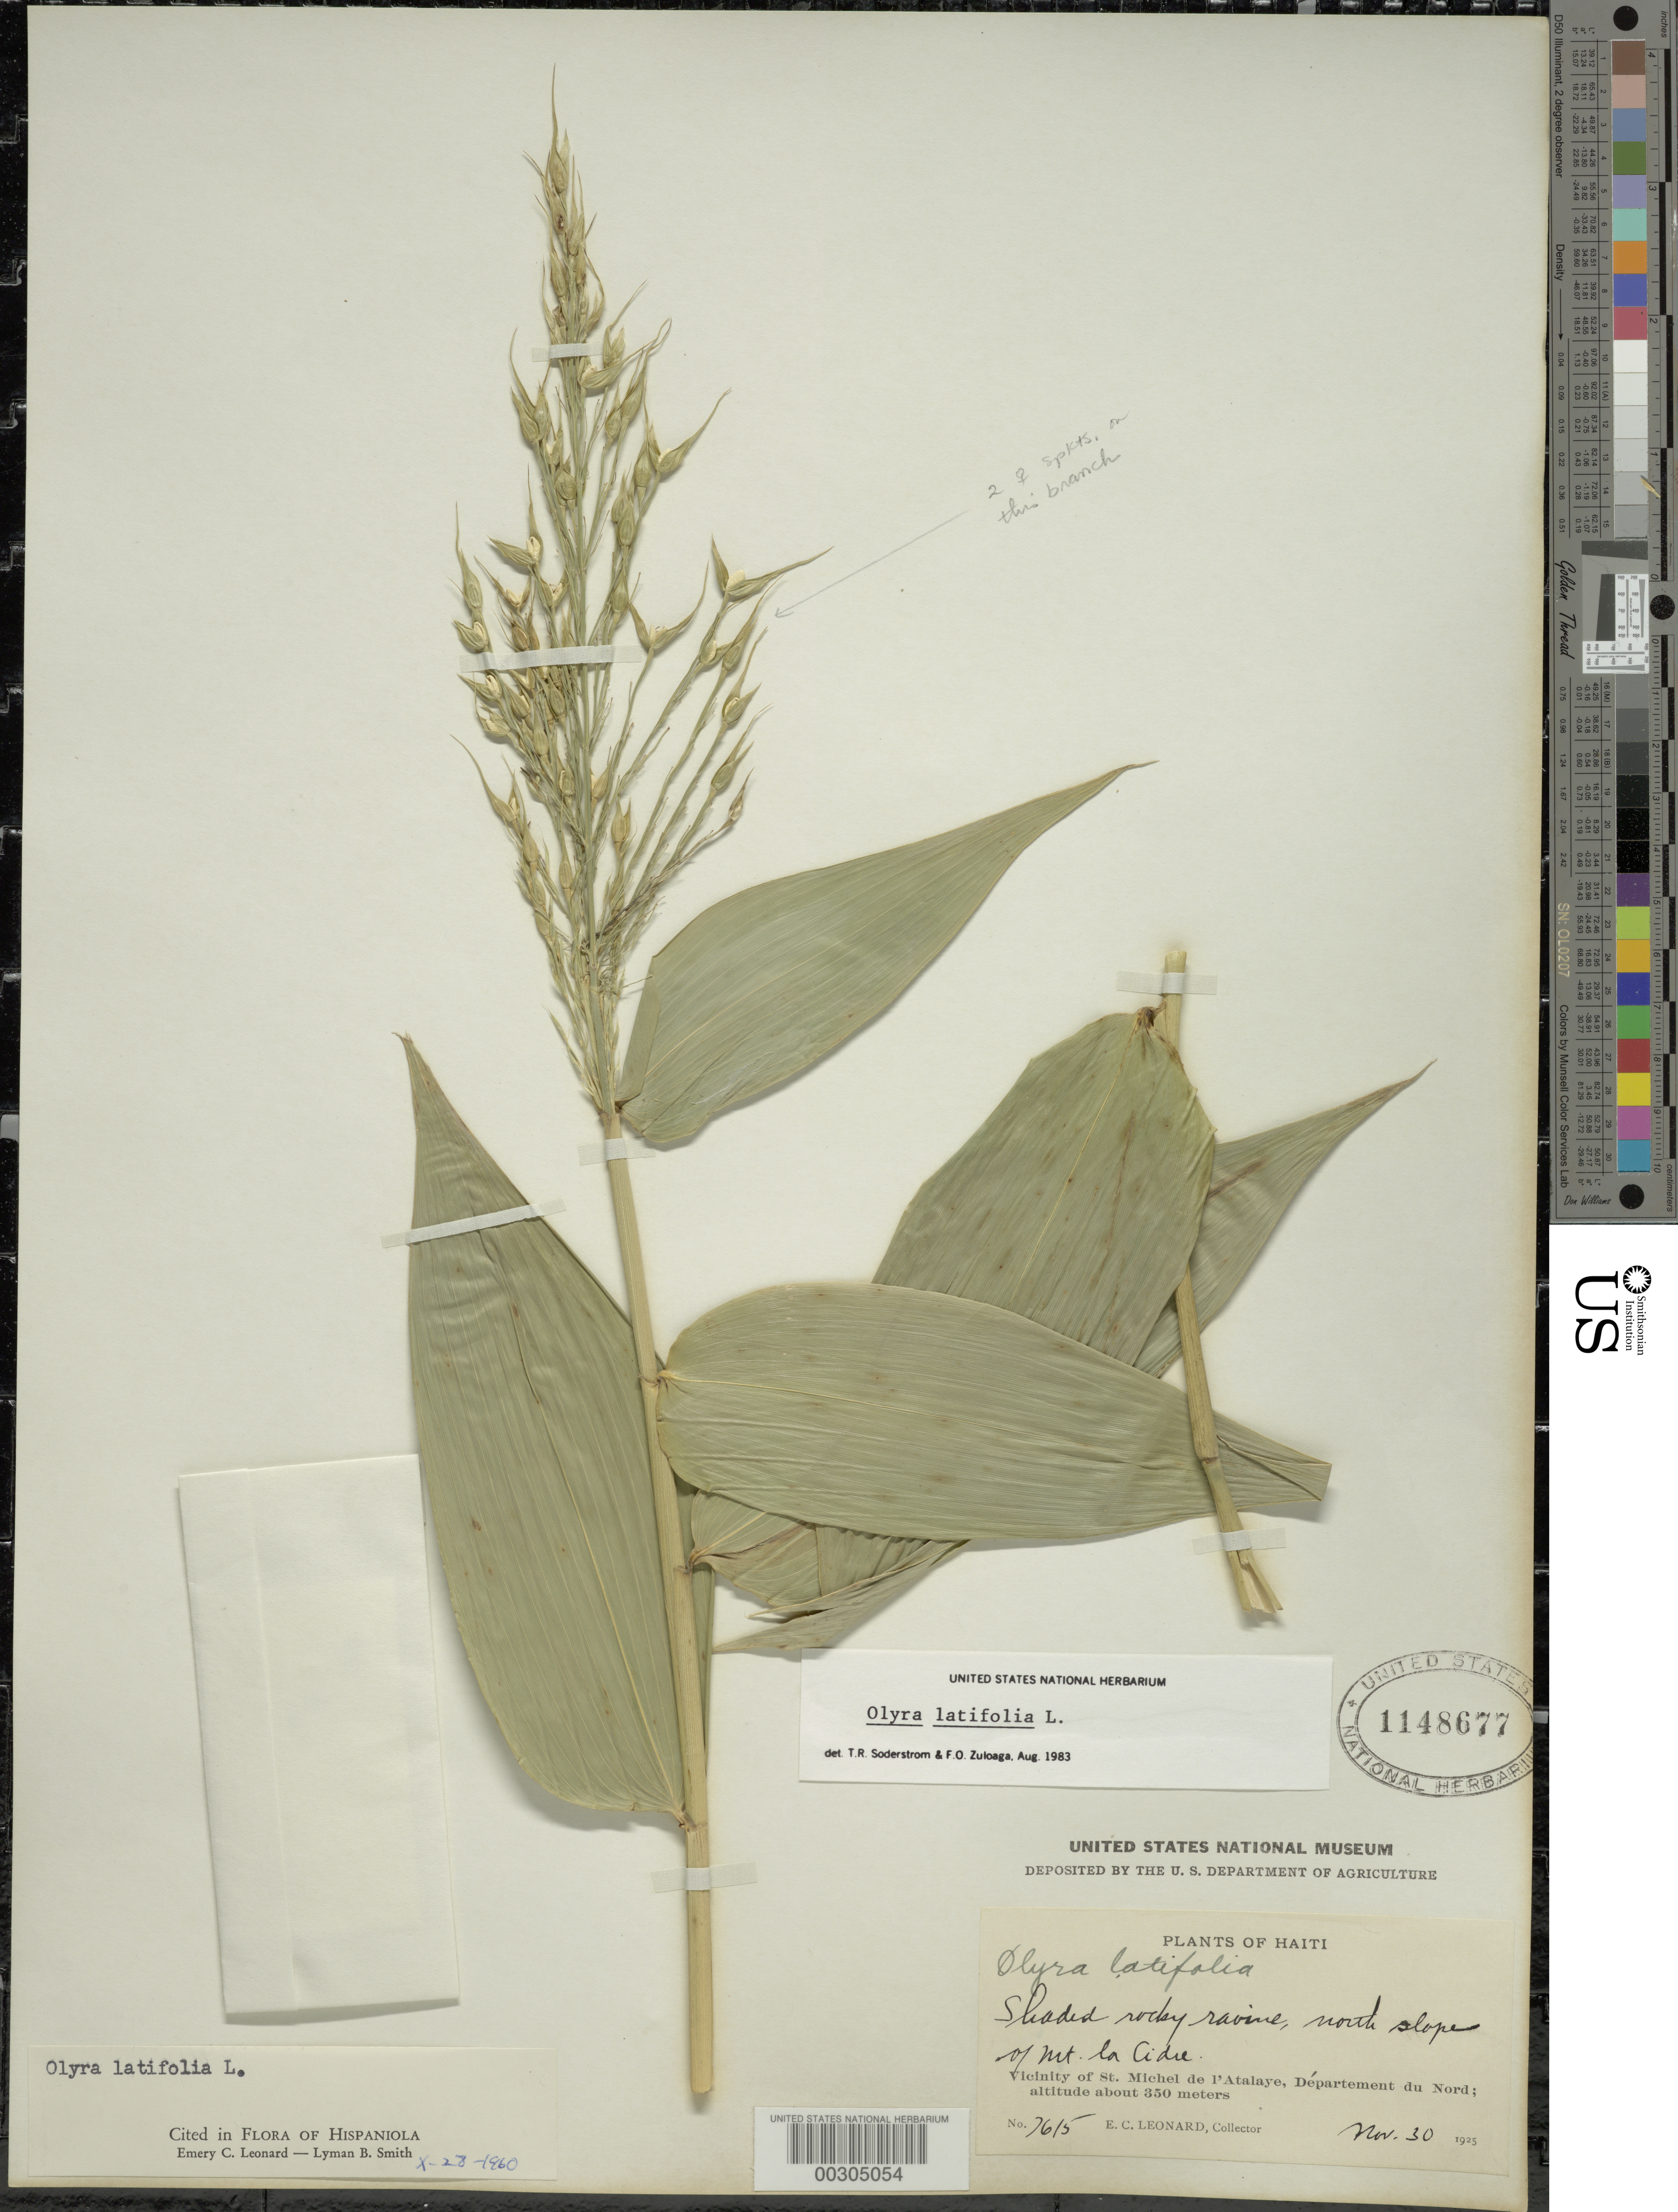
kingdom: Plantae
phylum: Tracheophyta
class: Liliopsida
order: Poales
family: Poaceae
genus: Olyra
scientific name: Olyra latifolia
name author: L.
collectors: E. C. Leonard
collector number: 7615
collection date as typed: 30 Nov 1925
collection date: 1925-11-30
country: Haiti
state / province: Nord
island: Hispaniola Island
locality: St. michel de l'atalaye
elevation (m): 350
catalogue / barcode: US 1148677